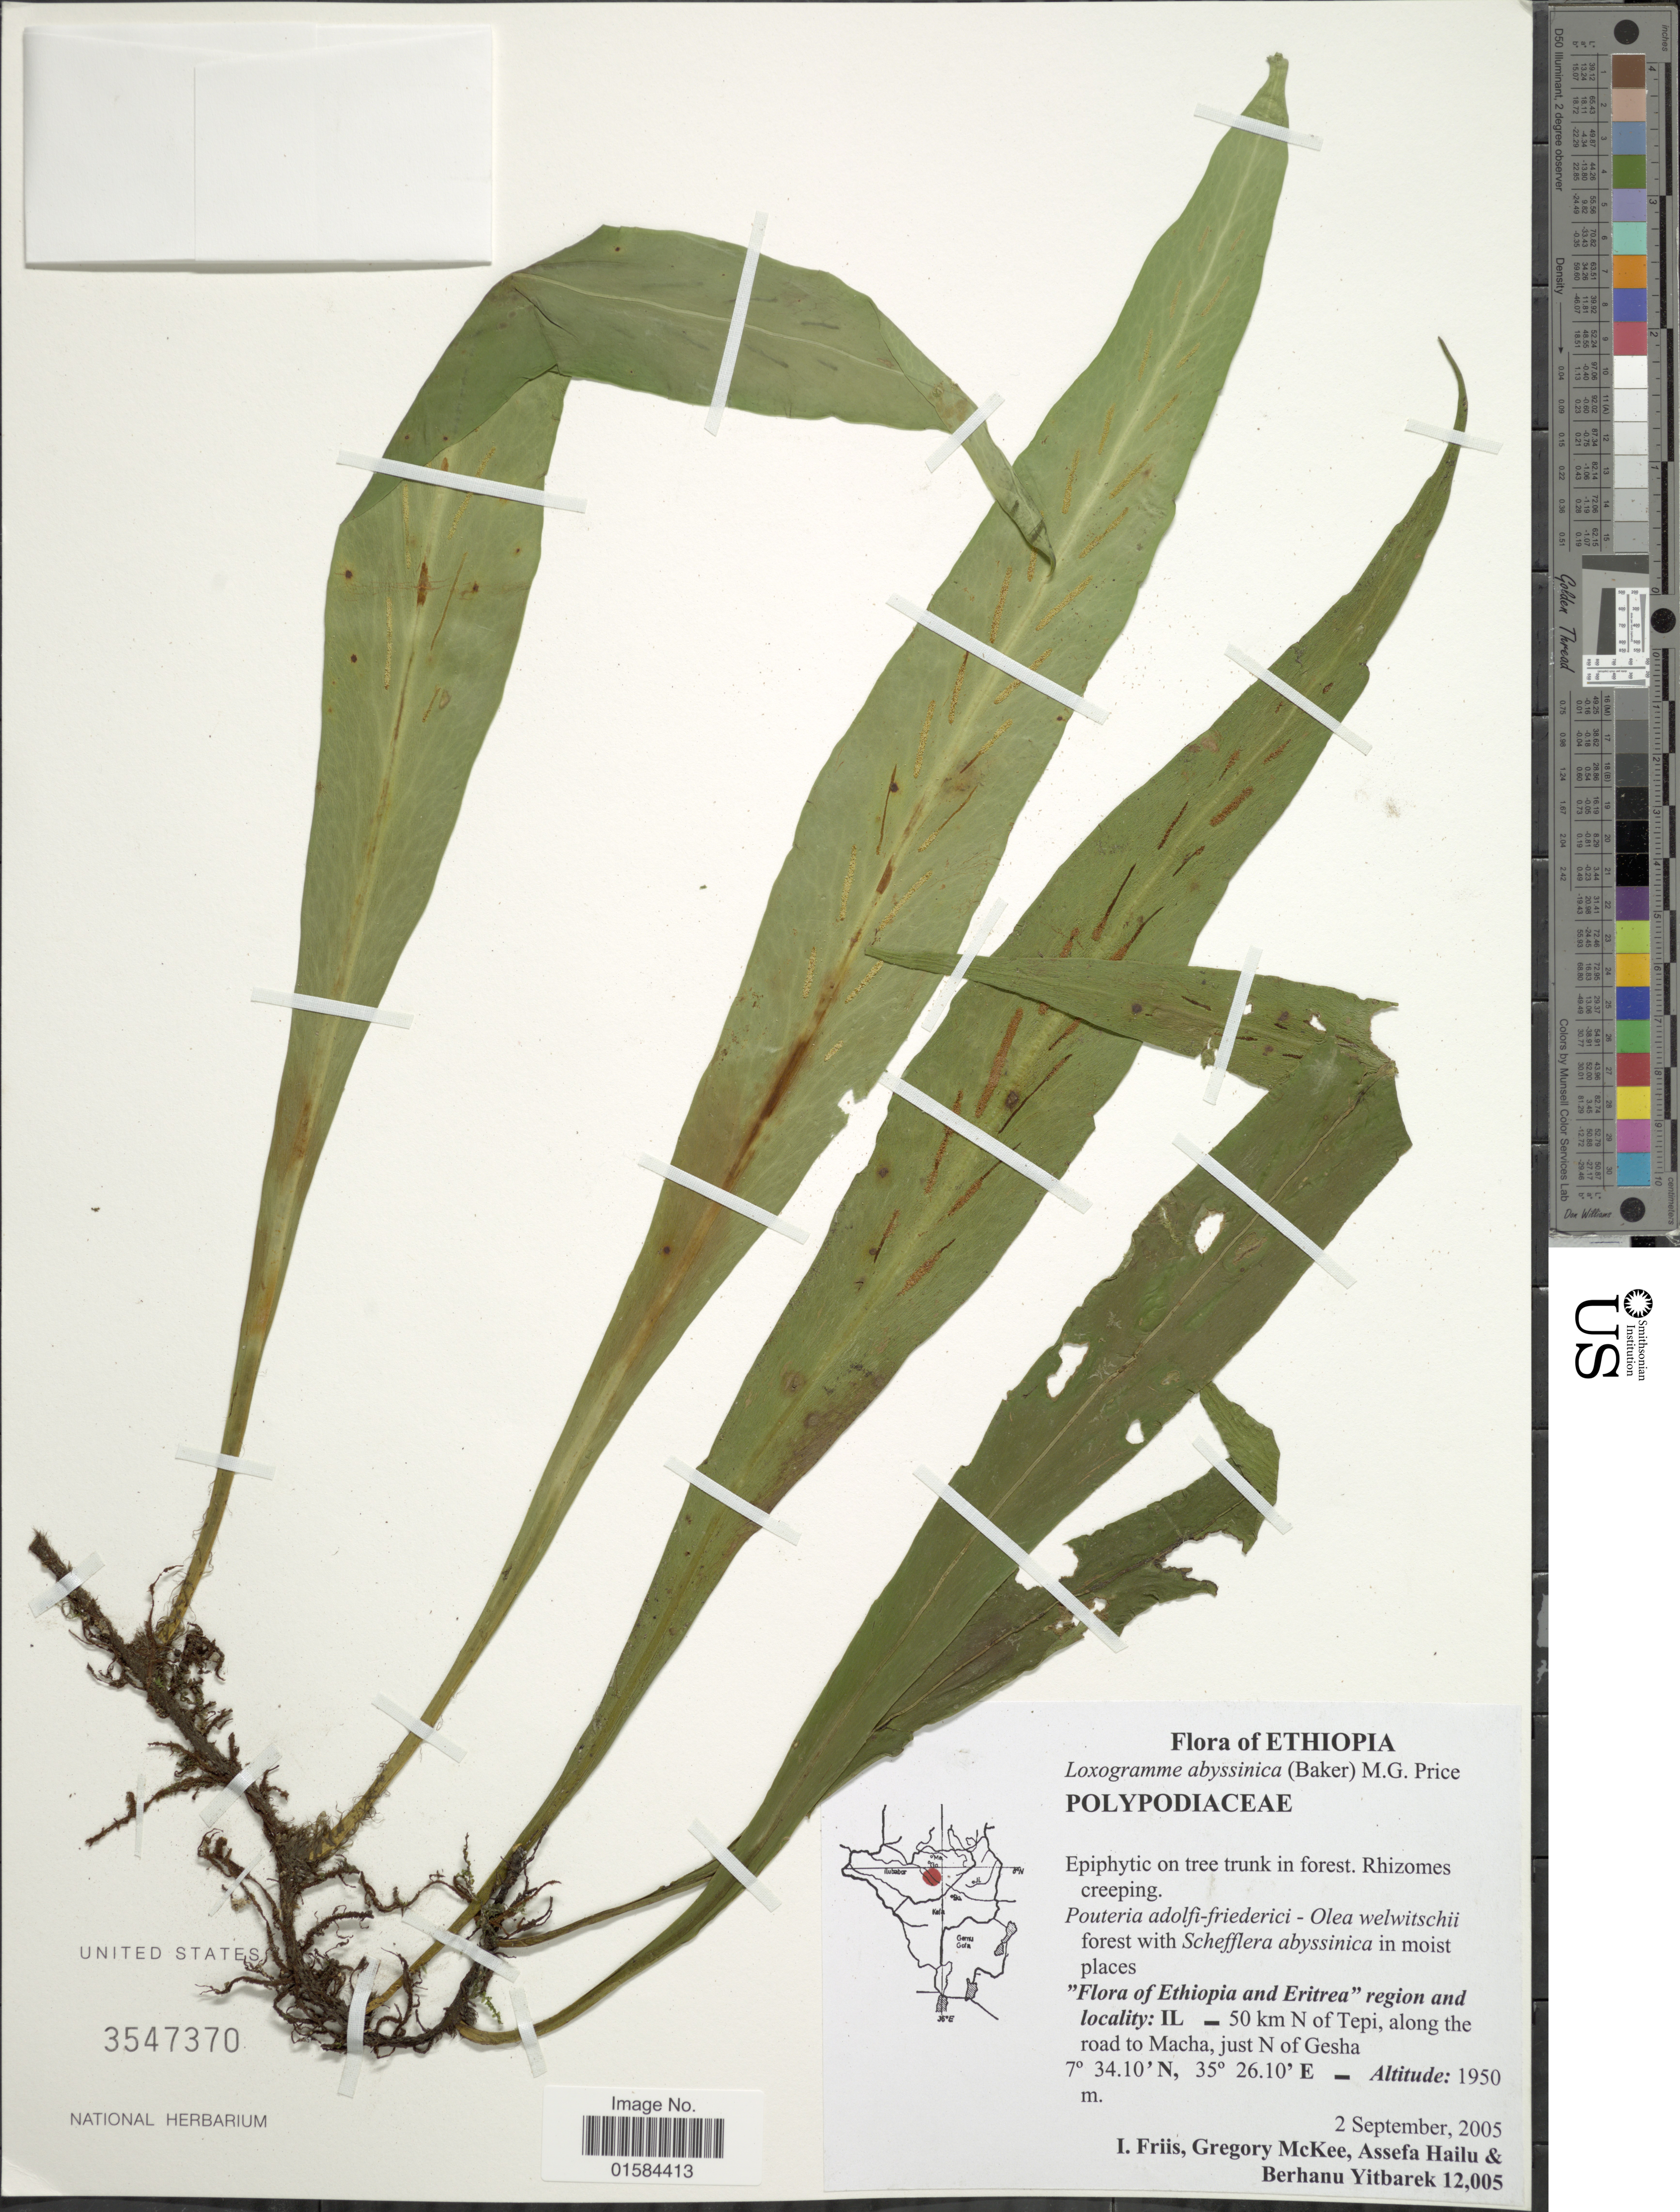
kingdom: Plantae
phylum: Tracheophyta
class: Polypodiopsida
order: Polypodiales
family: Polypodiaceae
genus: Loxogramme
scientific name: Loxogramme abyssinica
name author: (Baker) Price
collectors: I. Friis, G. S. McKee, A. Hailu & B. Yitbarek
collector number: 12005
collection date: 2005-09-02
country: Ethiopia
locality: Ethiopia and Eritera, IL, 50 km N of Tepi, along the road to Macha, just N of Gesha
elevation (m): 1950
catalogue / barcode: US 3547370